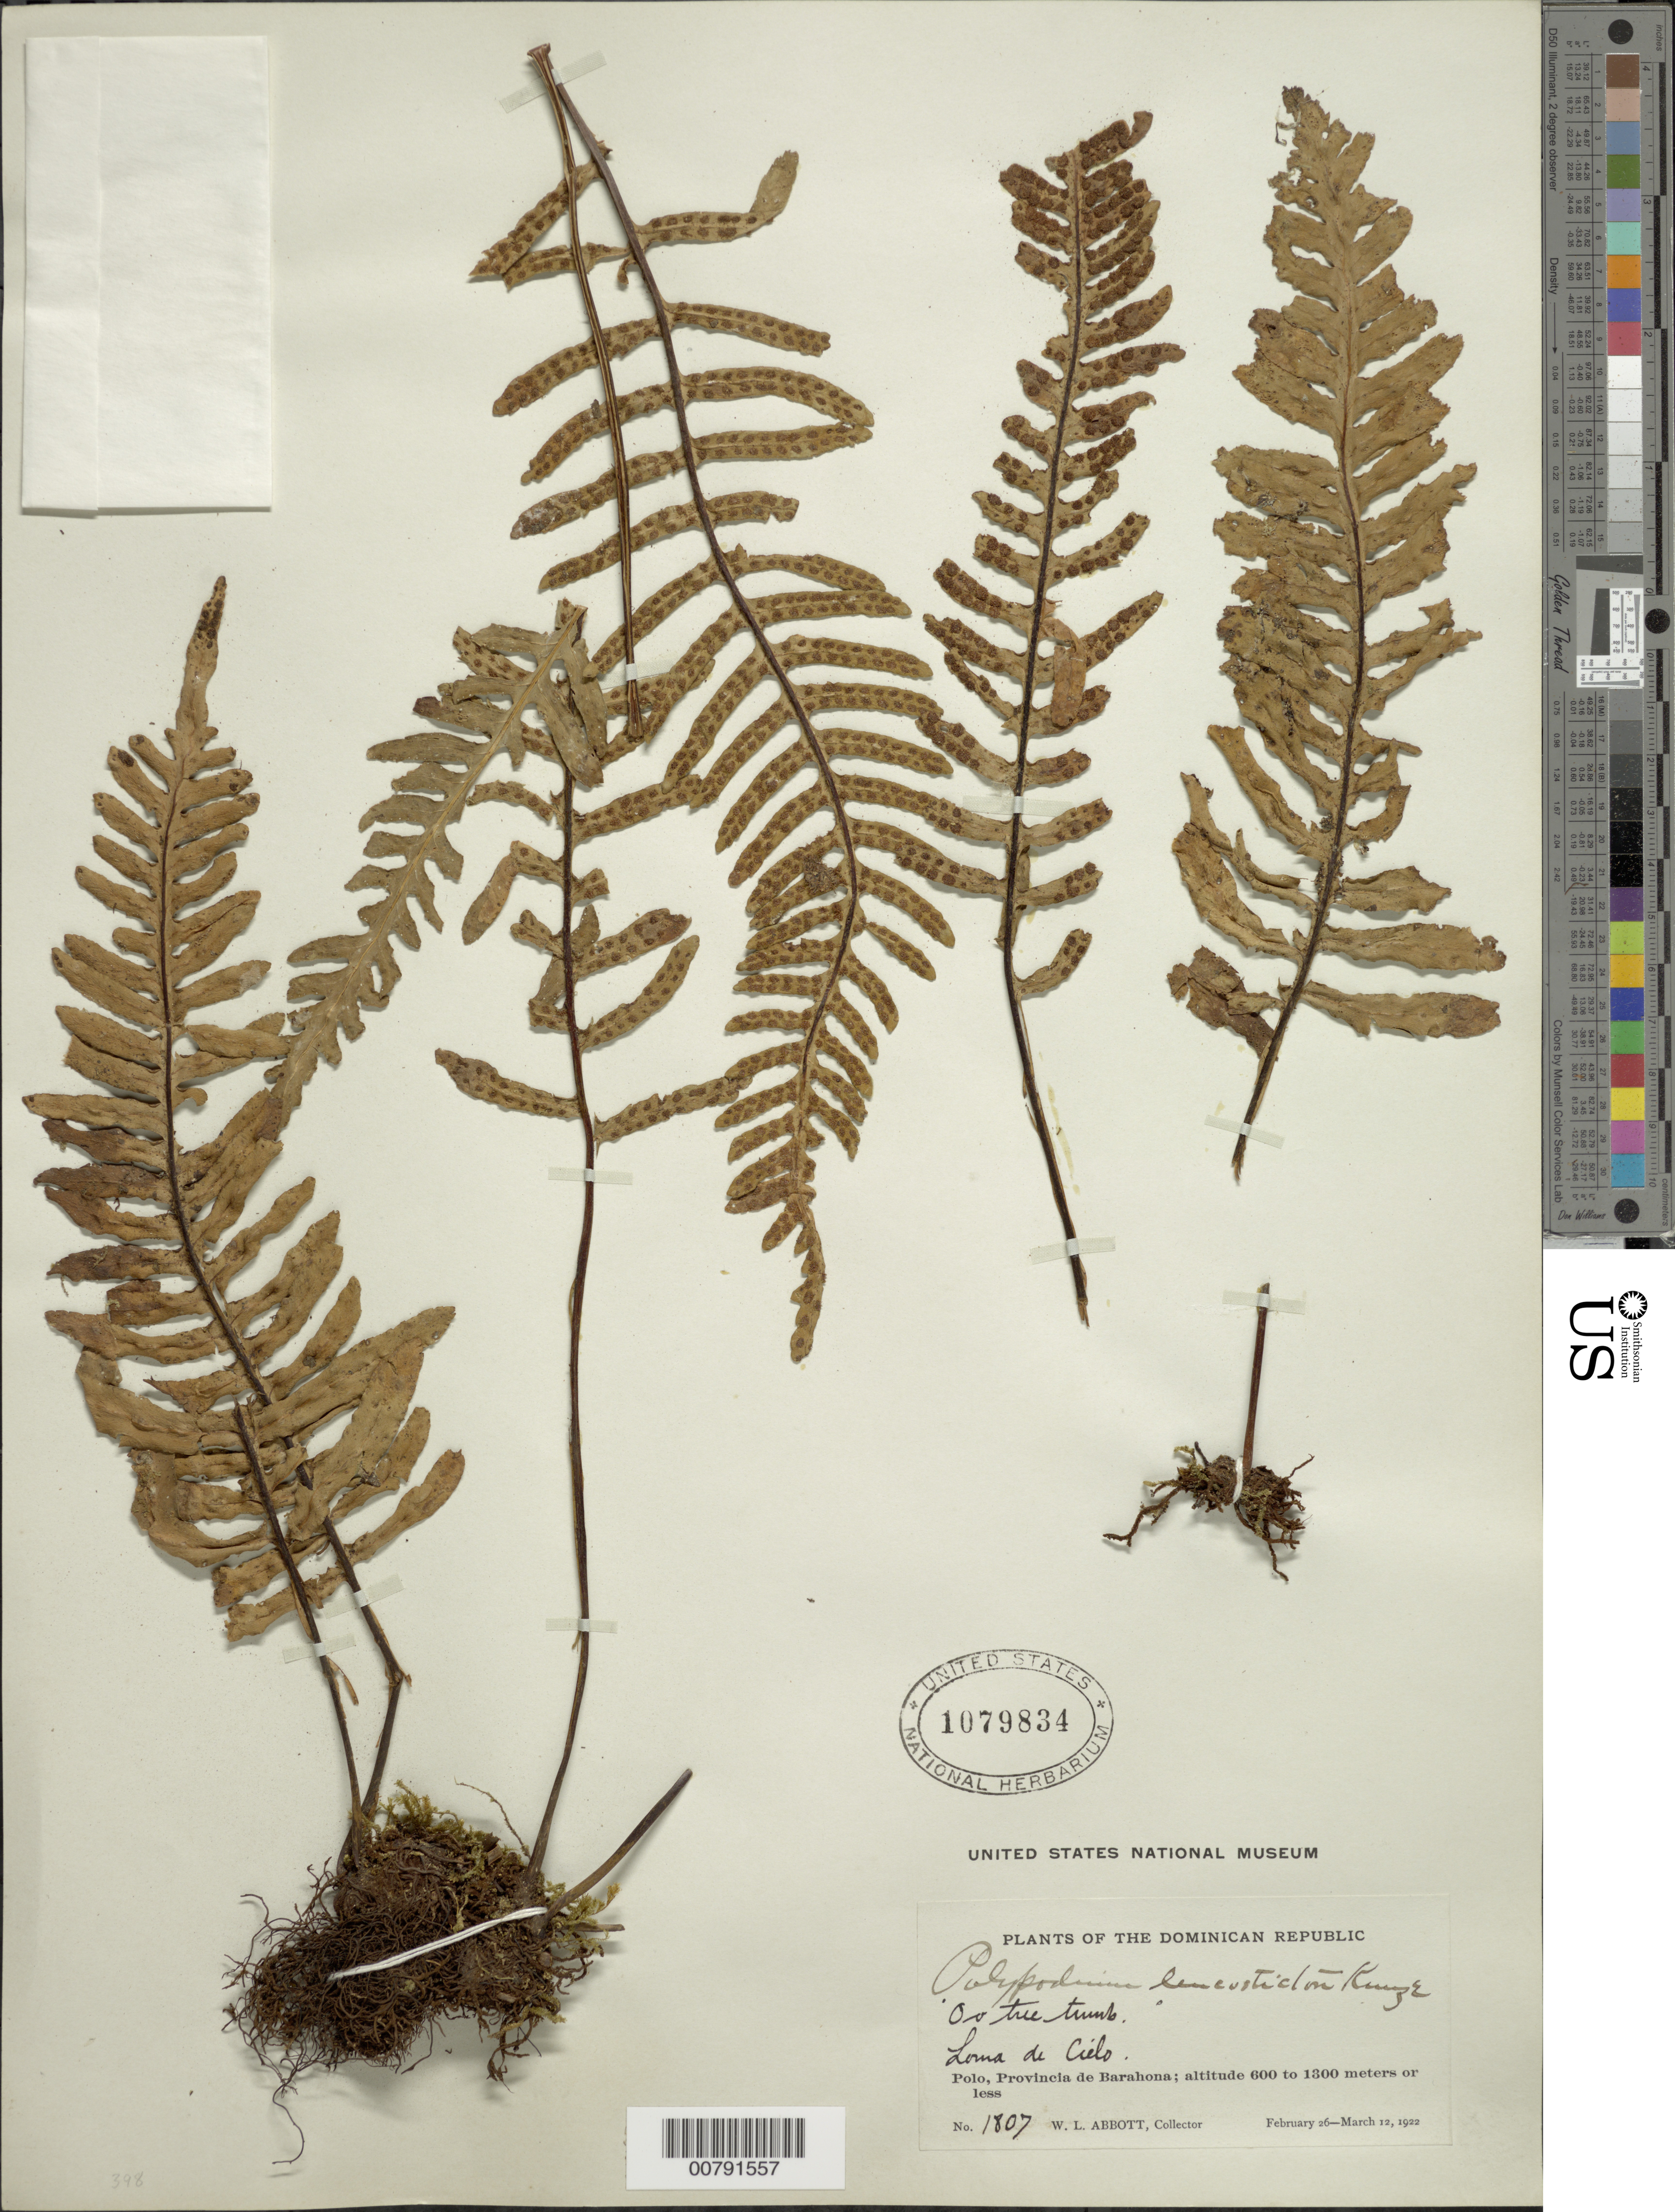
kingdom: Plantae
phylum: Tracheophyta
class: Polypodiopsida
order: Polypodiales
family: Polypodiaceae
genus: Pleopeltis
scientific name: Pleopeltis remota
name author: (Desv.) A.R. Sm.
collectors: W. L. Abbott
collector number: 1807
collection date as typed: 26 Feb 1922 12 Mar 1922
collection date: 1922-02-26/1922-03-12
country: Dominican Republic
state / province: Barahona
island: Hispaniola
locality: Polo, Loma de Cielo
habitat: On tree trunk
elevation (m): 600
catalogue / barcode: US 1079834